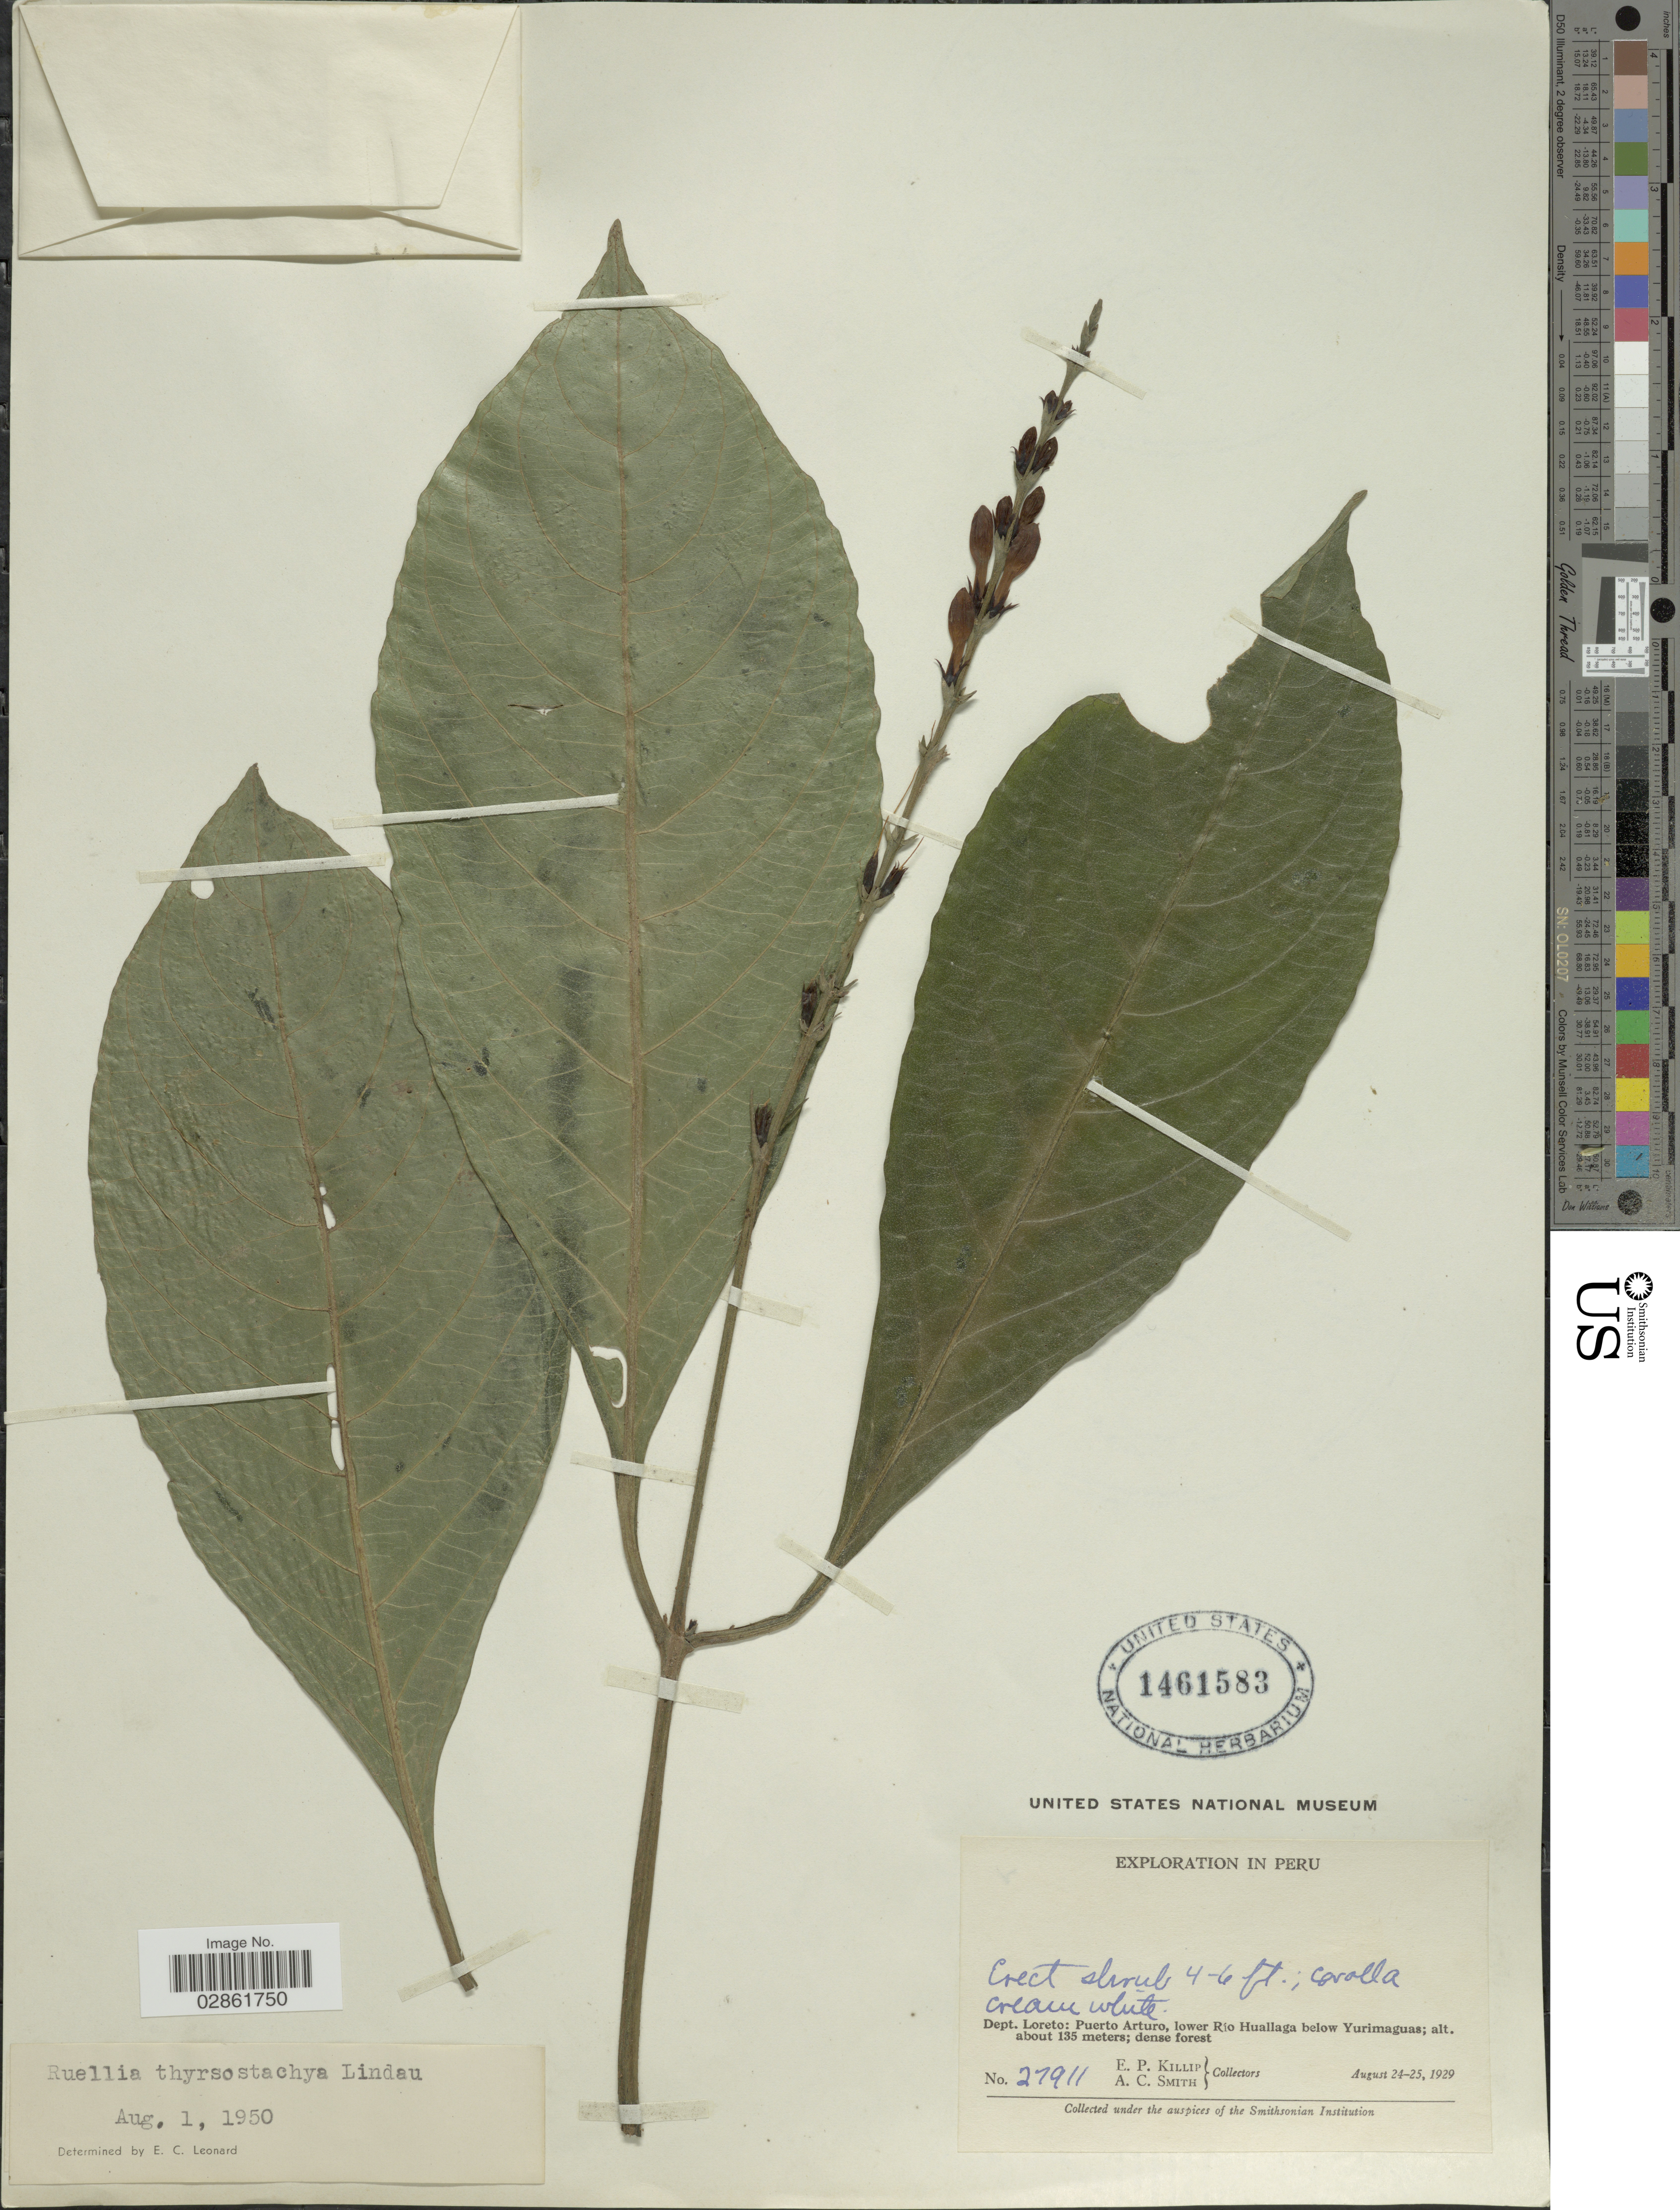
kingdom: Plantae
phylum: Tracheophyta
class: Magnoliopsida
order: Lamiales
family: Acanthaceae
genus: Ruellia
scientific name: Ruellia proxima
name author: Lindau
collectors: E. P. Killip & A. C. Smith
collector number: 27911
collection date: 1929-08-24/1929-08-25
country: Peru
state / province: Loreto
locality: Dept. Loreto: Puerto Arturo, lower Rio Huallaga below Yurimaguas.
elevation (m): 135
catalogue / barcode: US 1461583